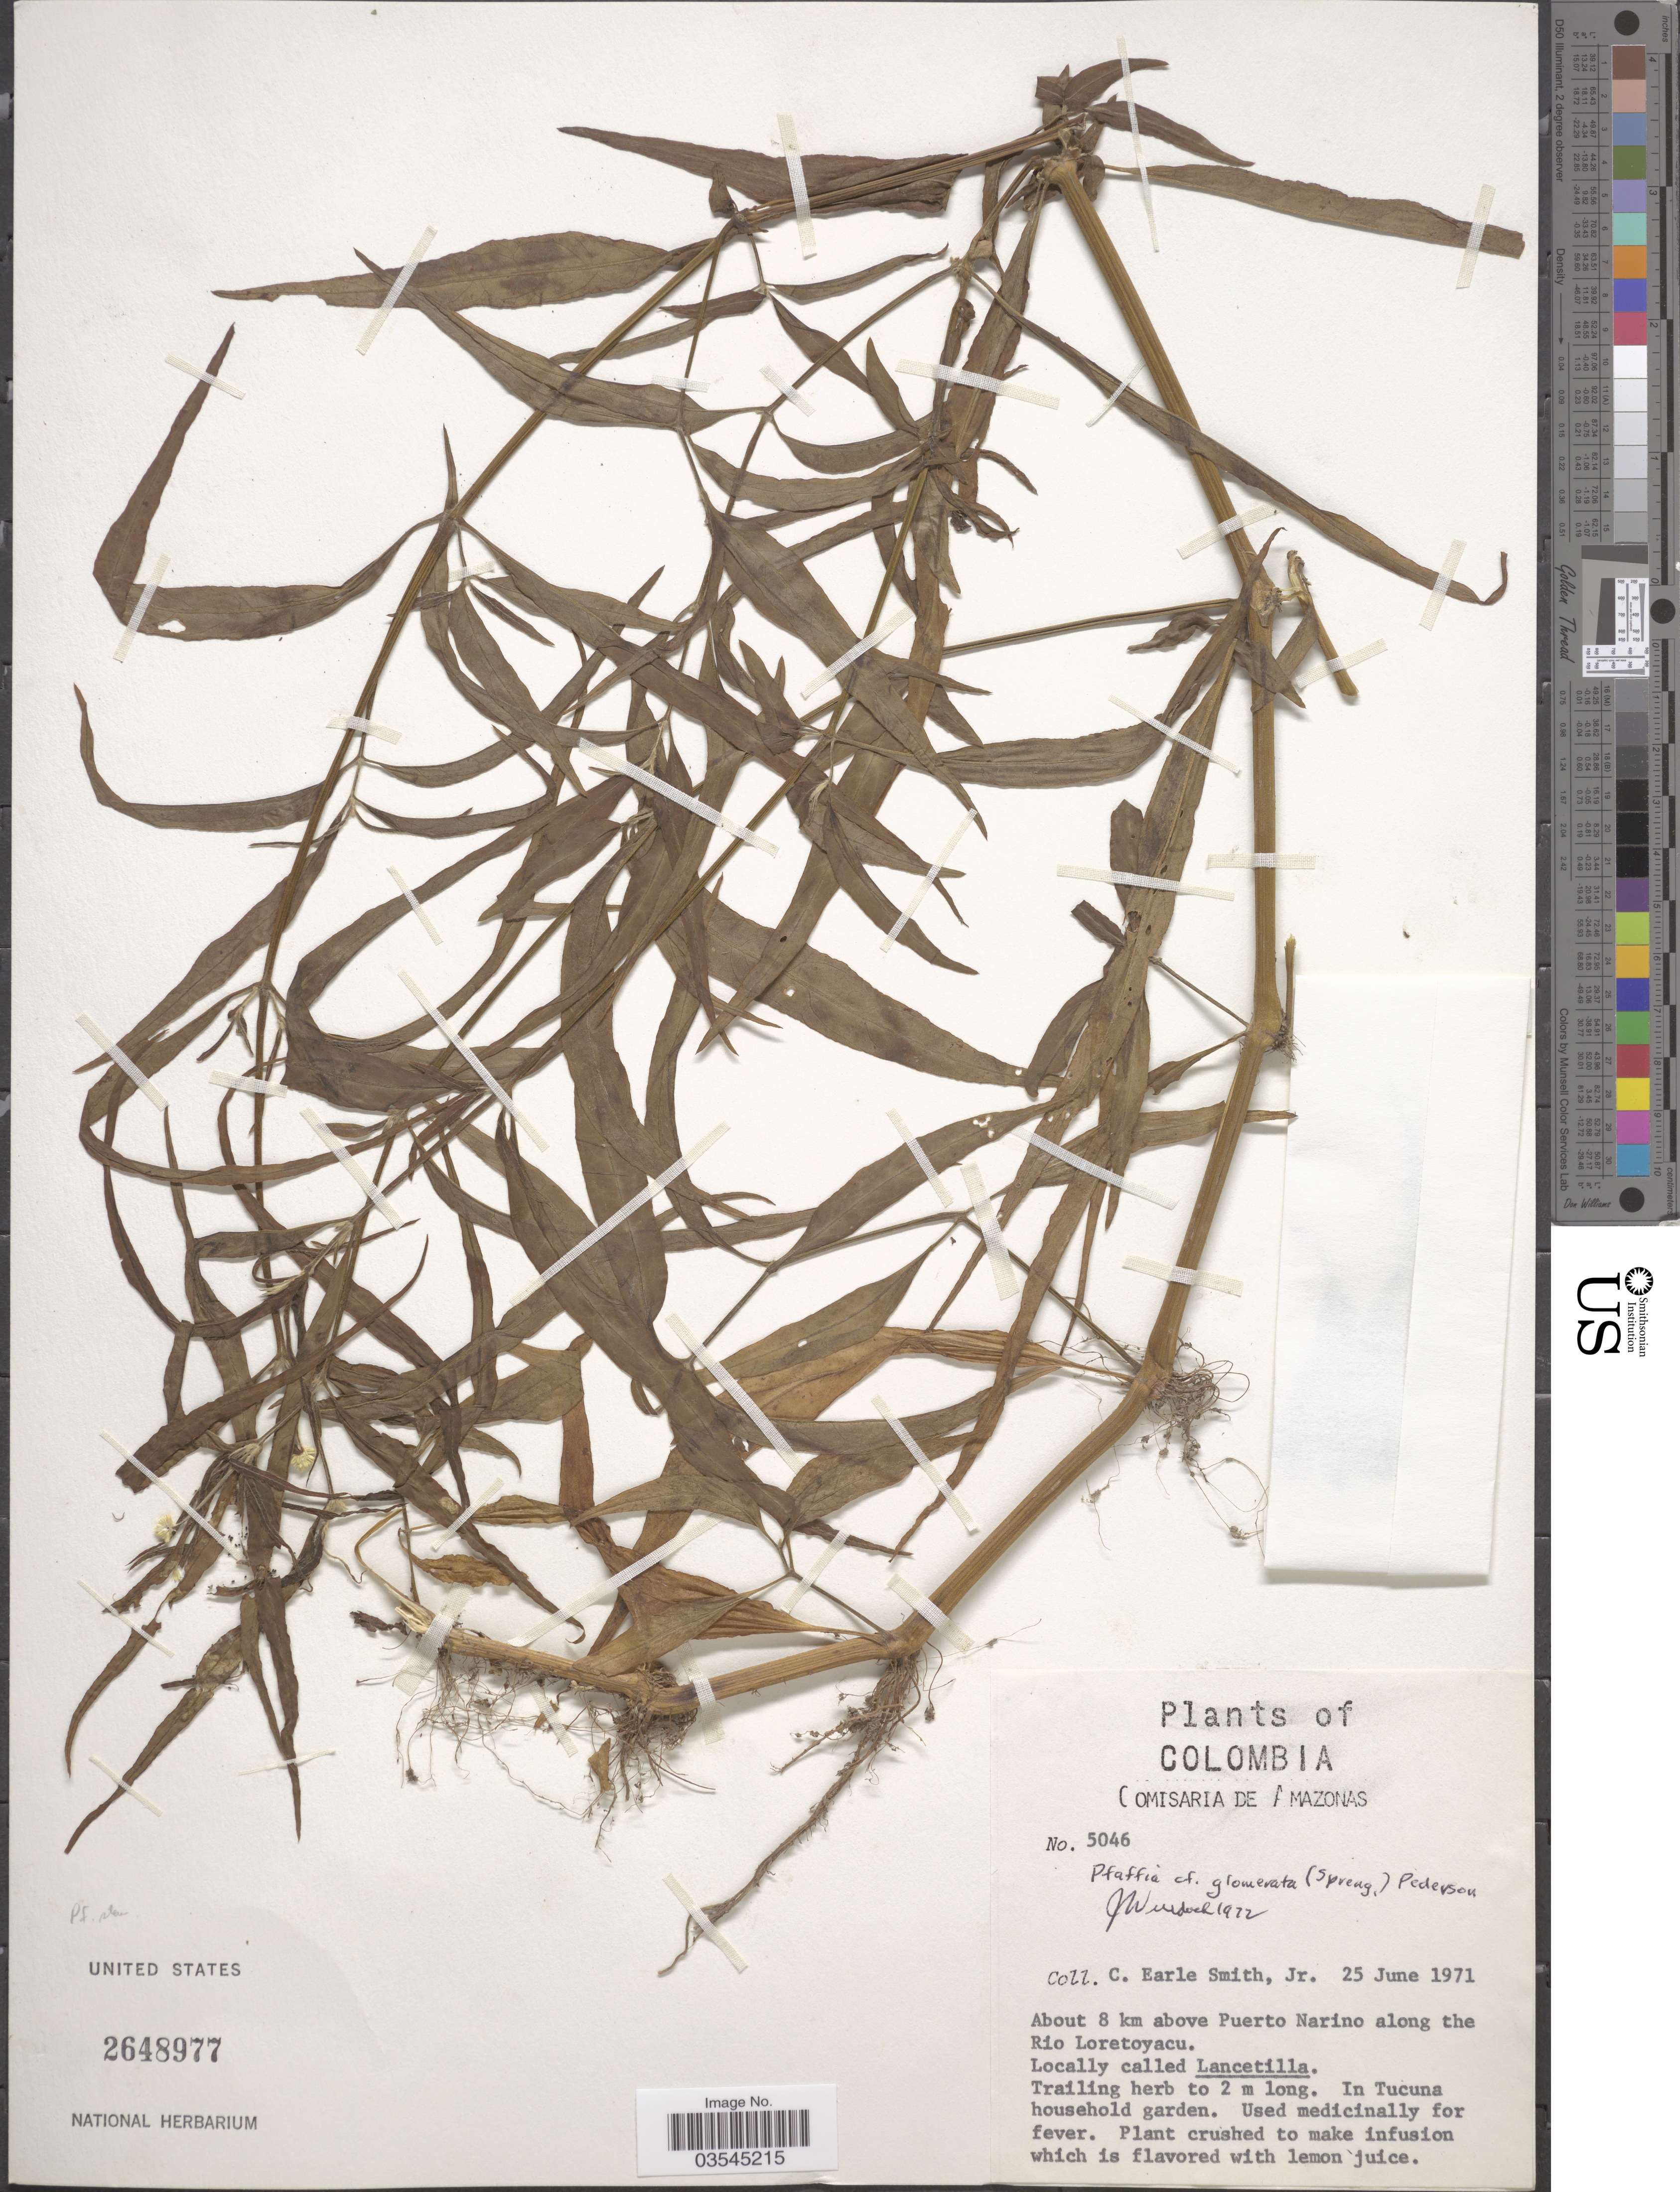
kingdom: Plantae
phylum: Tracheophyta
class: Magnoliopsida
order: Caryophyllales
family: Amaranthaceae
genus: Pfaffia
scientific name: Pfaffia glomerata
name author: (Spreng.) Pedersen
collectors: C. E. Smith Jr.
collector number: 5046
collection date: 1971-06-25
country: Colombia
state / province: Amazônas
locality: Comisaria de Amazonas. About 8 km above Puerto Narino along the Rio Loretoyacu.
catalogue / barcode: US 2648977